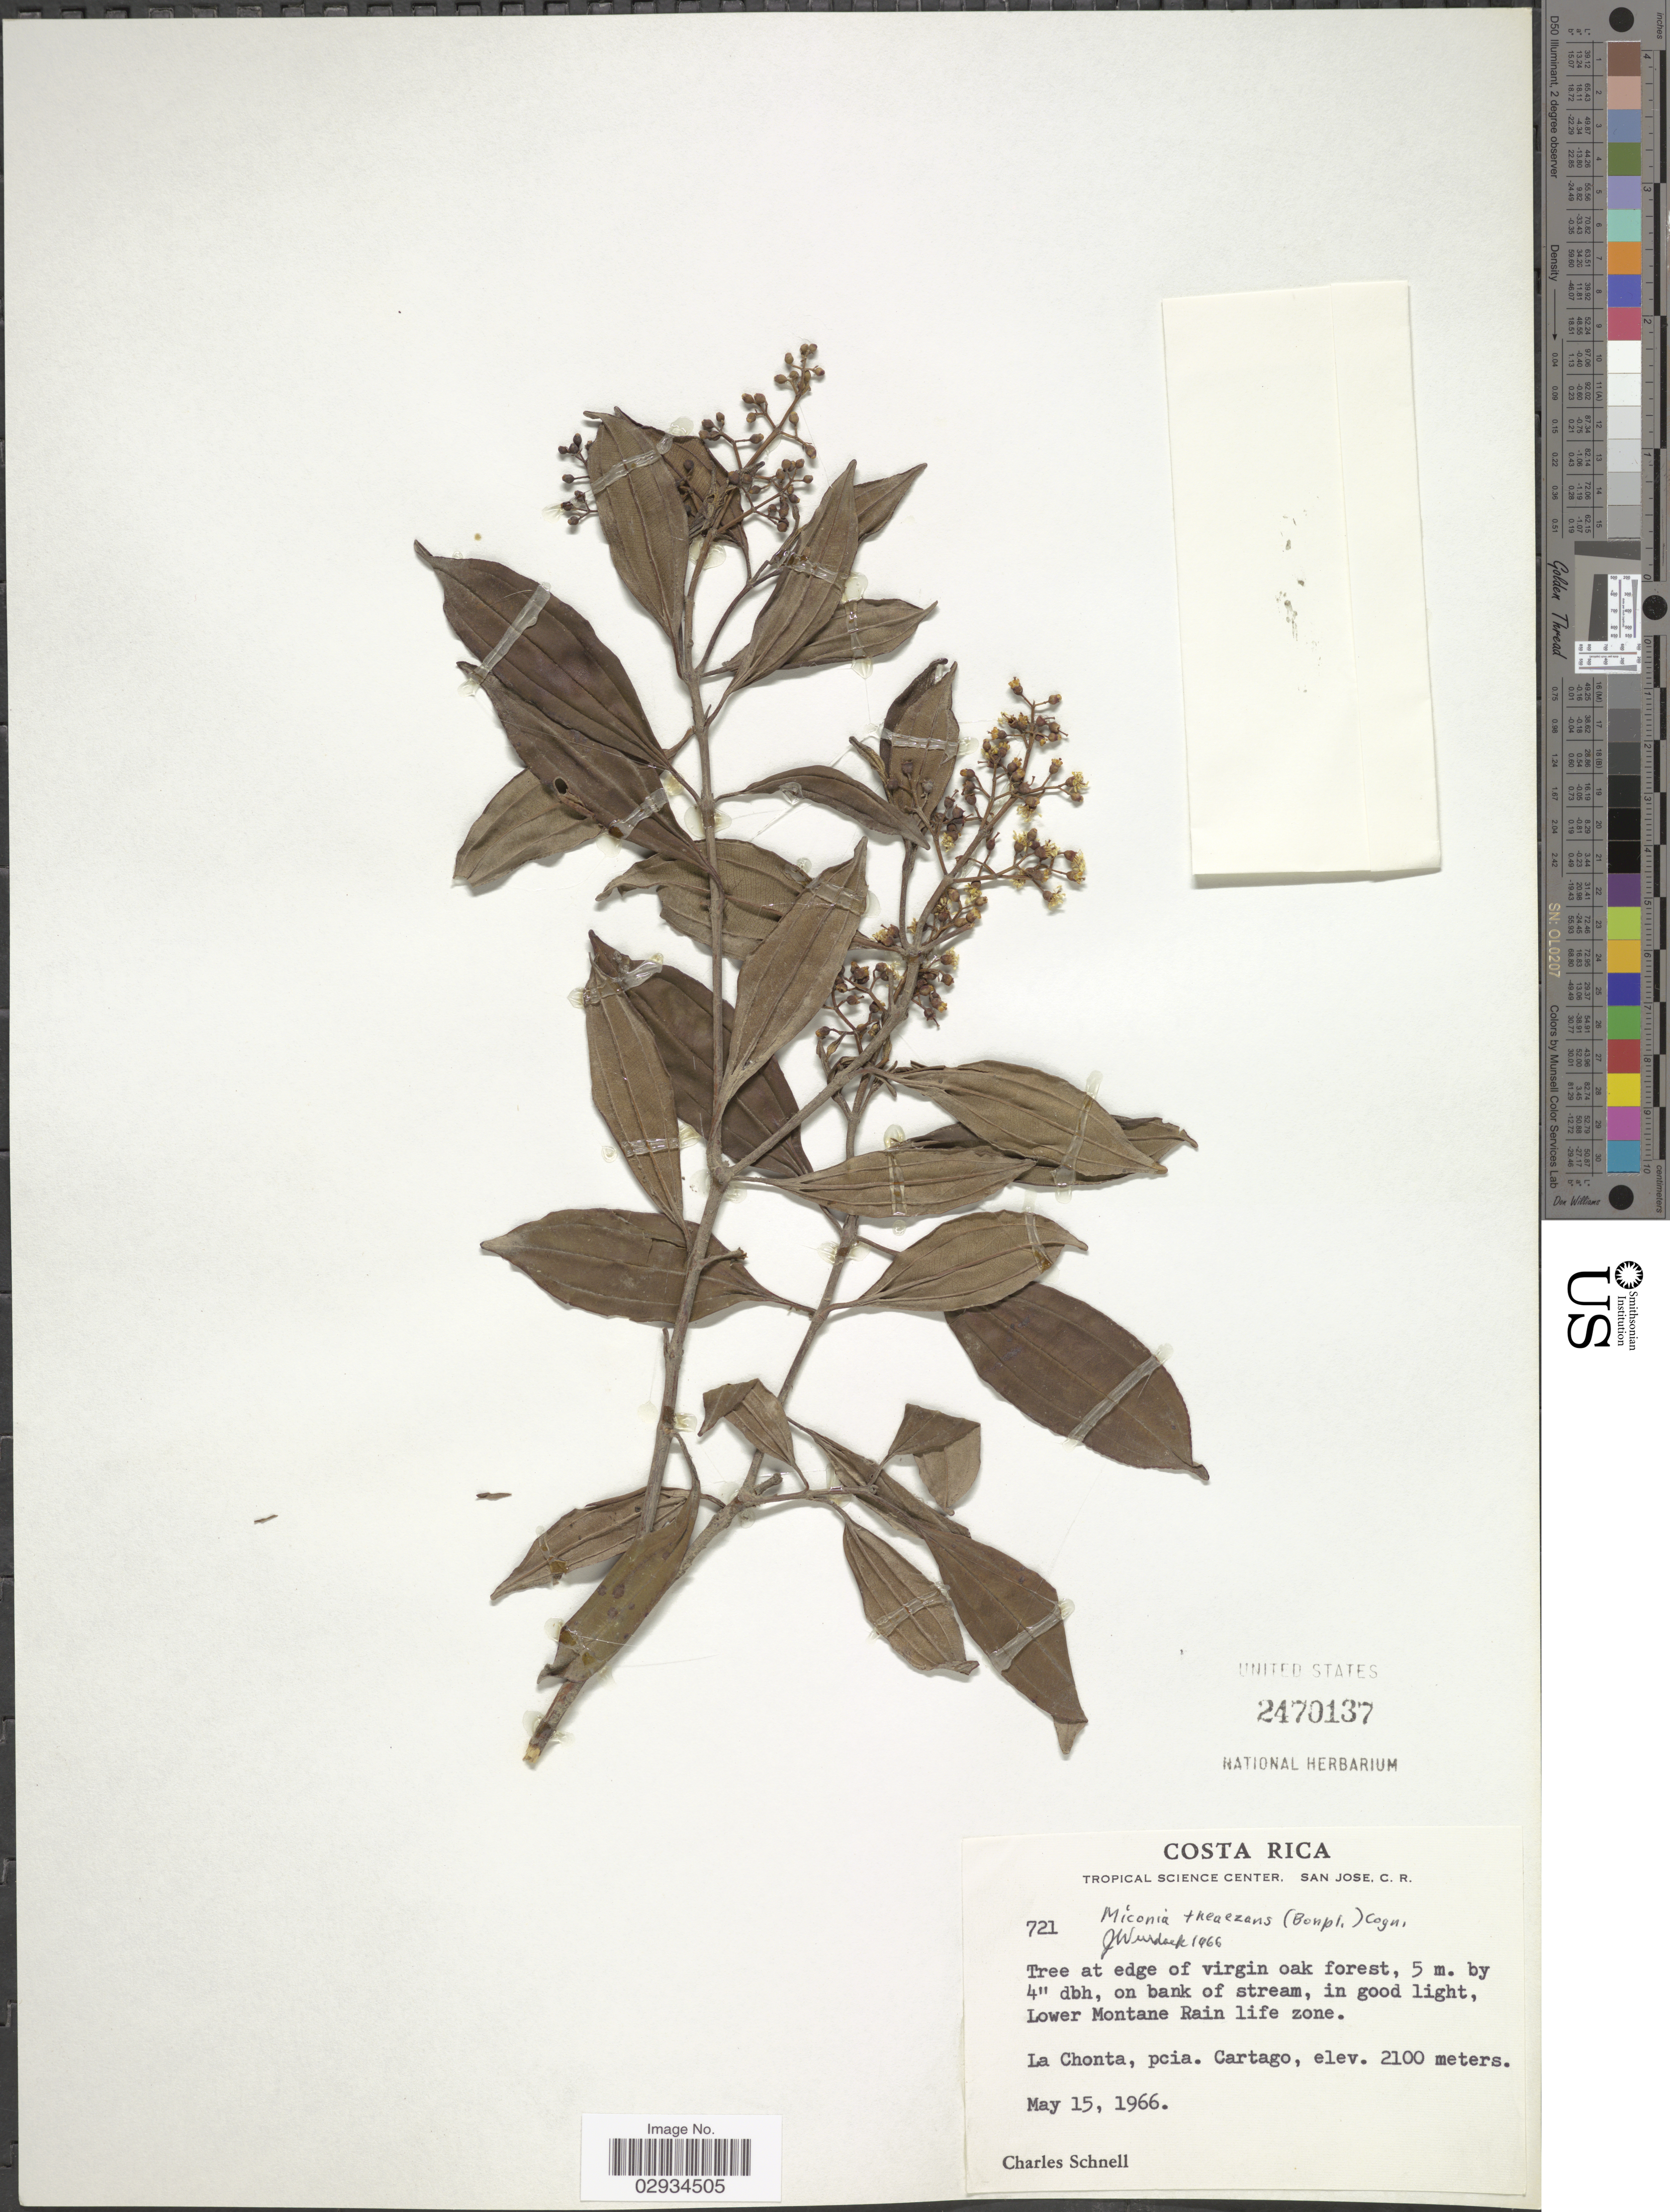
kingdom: Plantae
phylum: Tracheophyta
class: Magnoliopsida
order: Myrtales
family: Melastomataceae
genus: Miconia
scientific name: Miconia theizans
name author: (Bonpl.) Cogn.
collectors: C. Schnell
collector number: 721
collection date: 1966-05-15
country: Costa Rica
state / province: Cartago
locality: La Chonta, pcia. Cartago.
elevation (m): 2100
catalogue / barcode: US 2470137